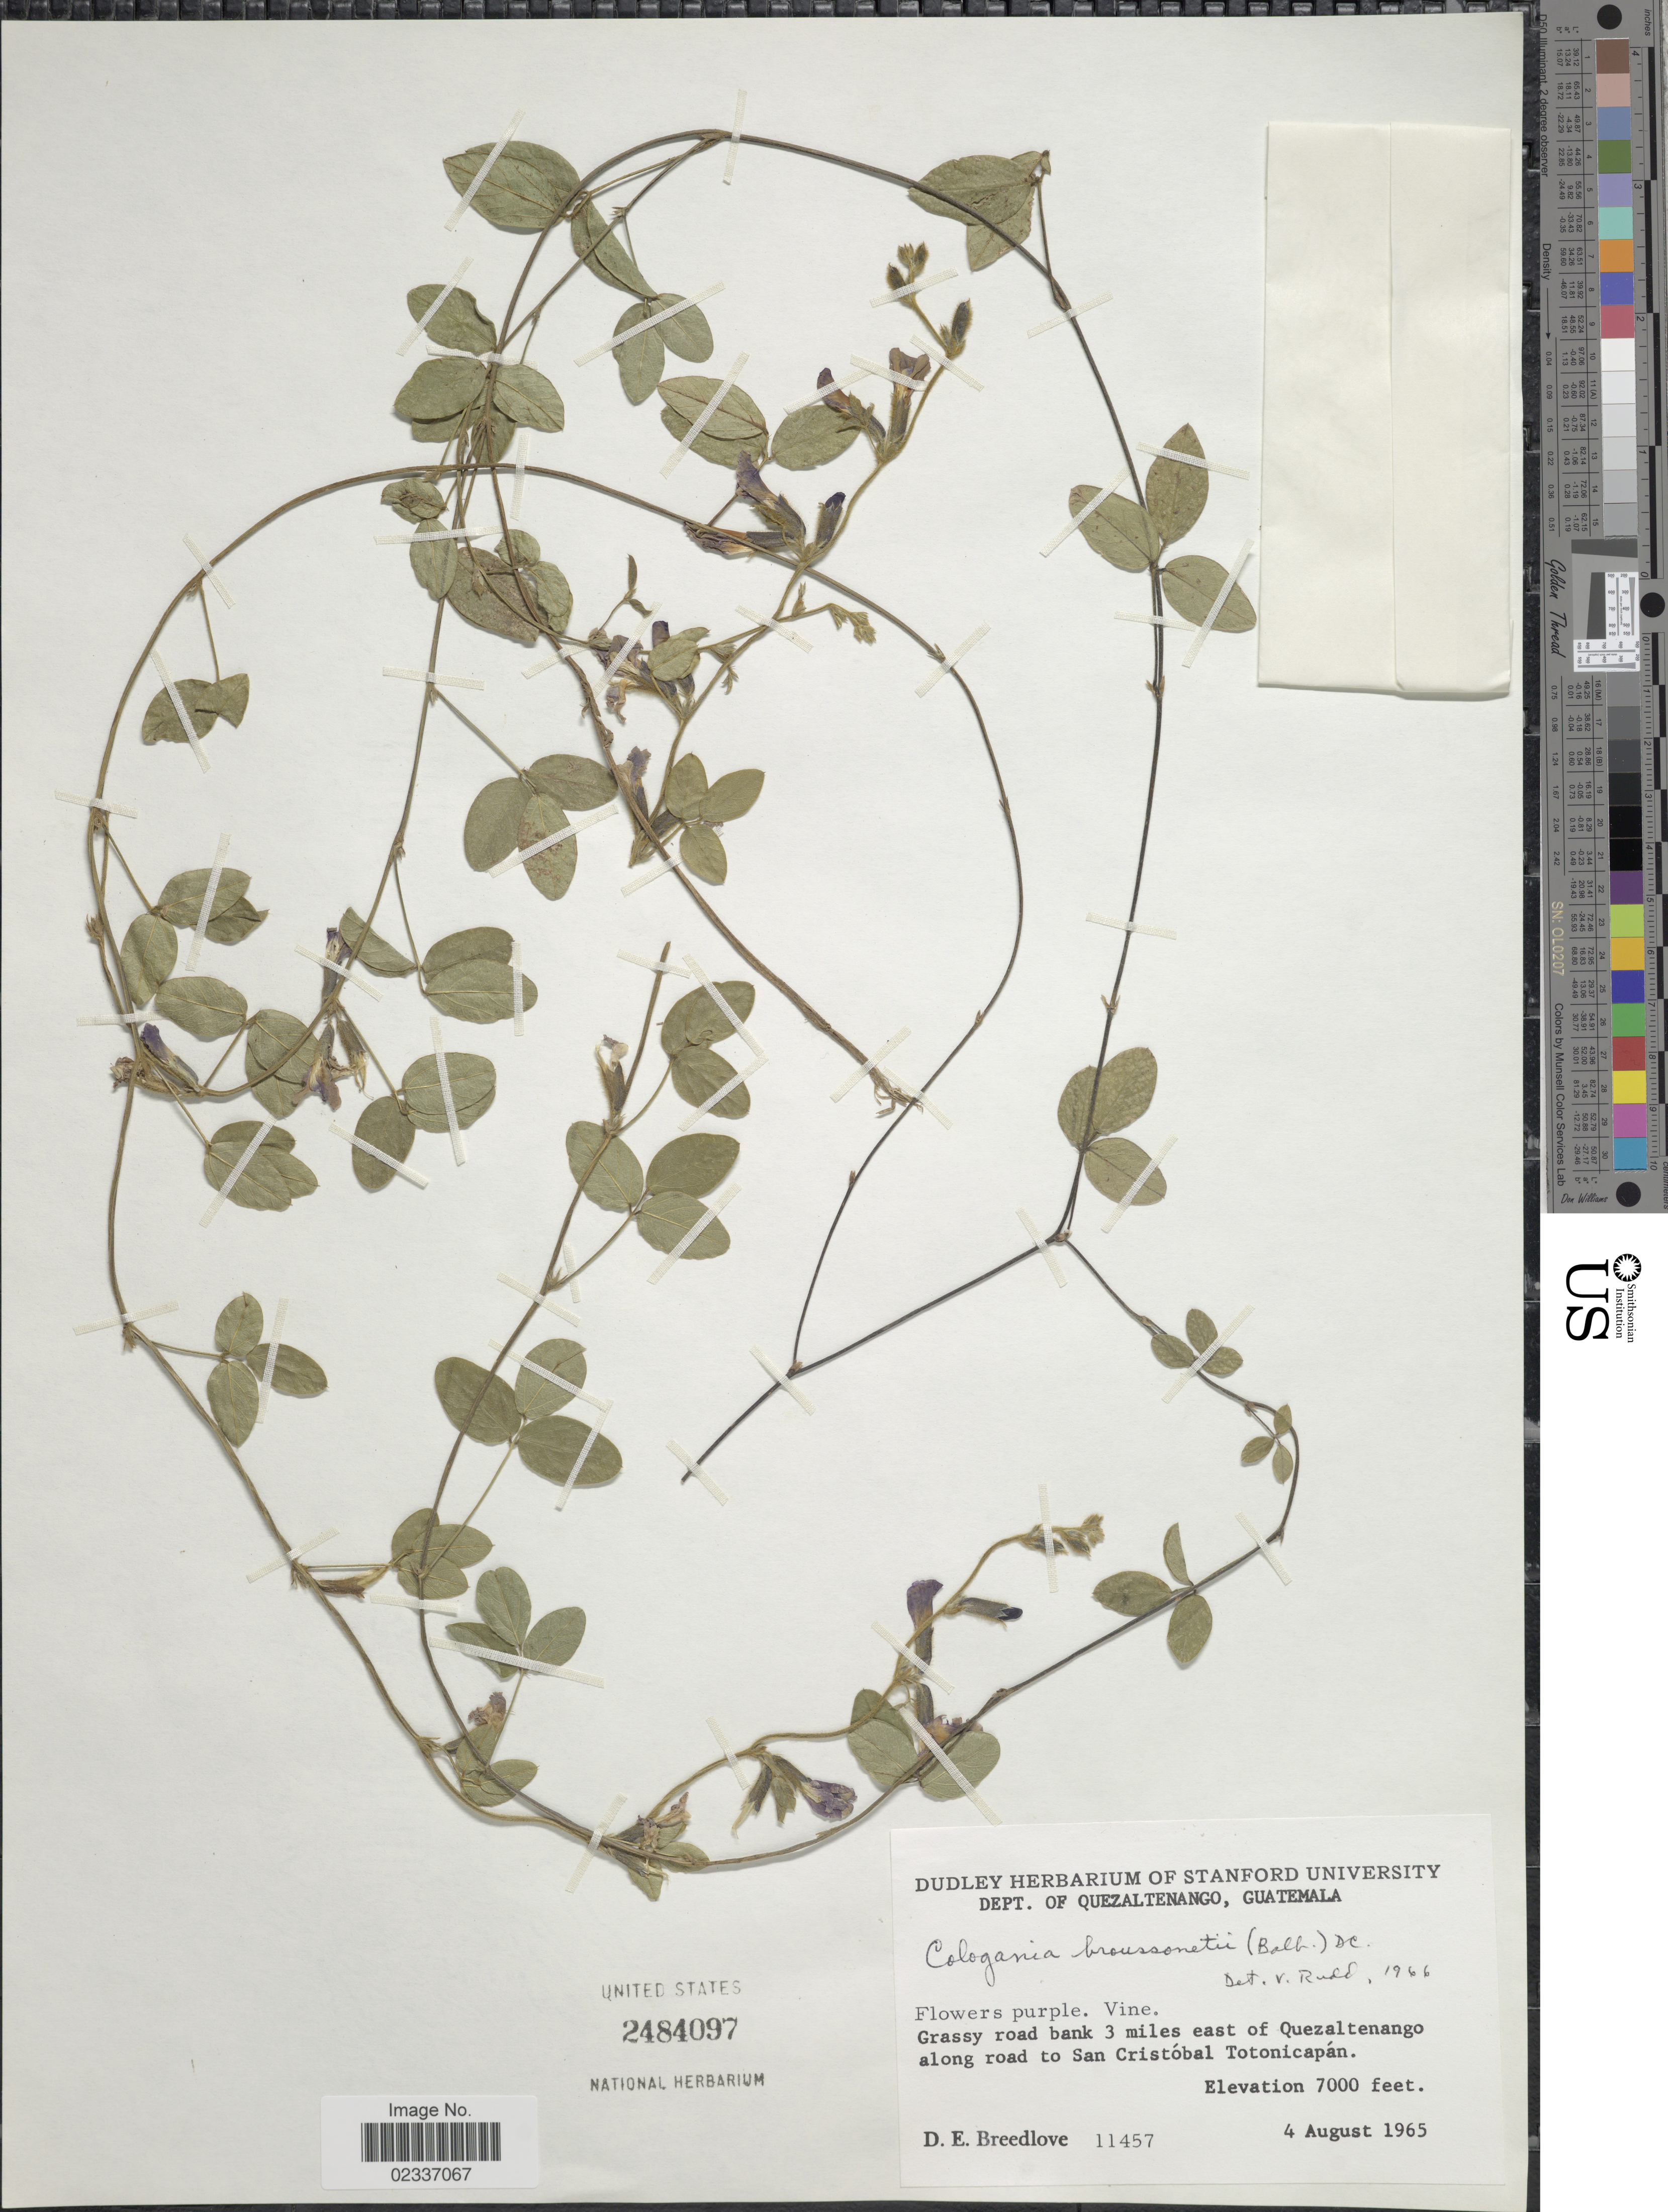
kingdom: Plantae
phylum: Tracheophyta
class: Magnoliopsida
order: Fabales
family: Fabaceae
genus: Cologania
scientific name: Cologania broussonetii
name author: (Balb.) DC.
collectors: D. E. Breedlove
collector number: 11457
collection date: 1965-08-04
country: Guatemala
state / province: Quetzaltenango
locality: Dept. of Quezaltenango, Grassy road bank 3 miles east of Quezaltenango along road to San Cristóbal Totonicapán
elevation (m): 2134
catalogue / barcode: US 2484097